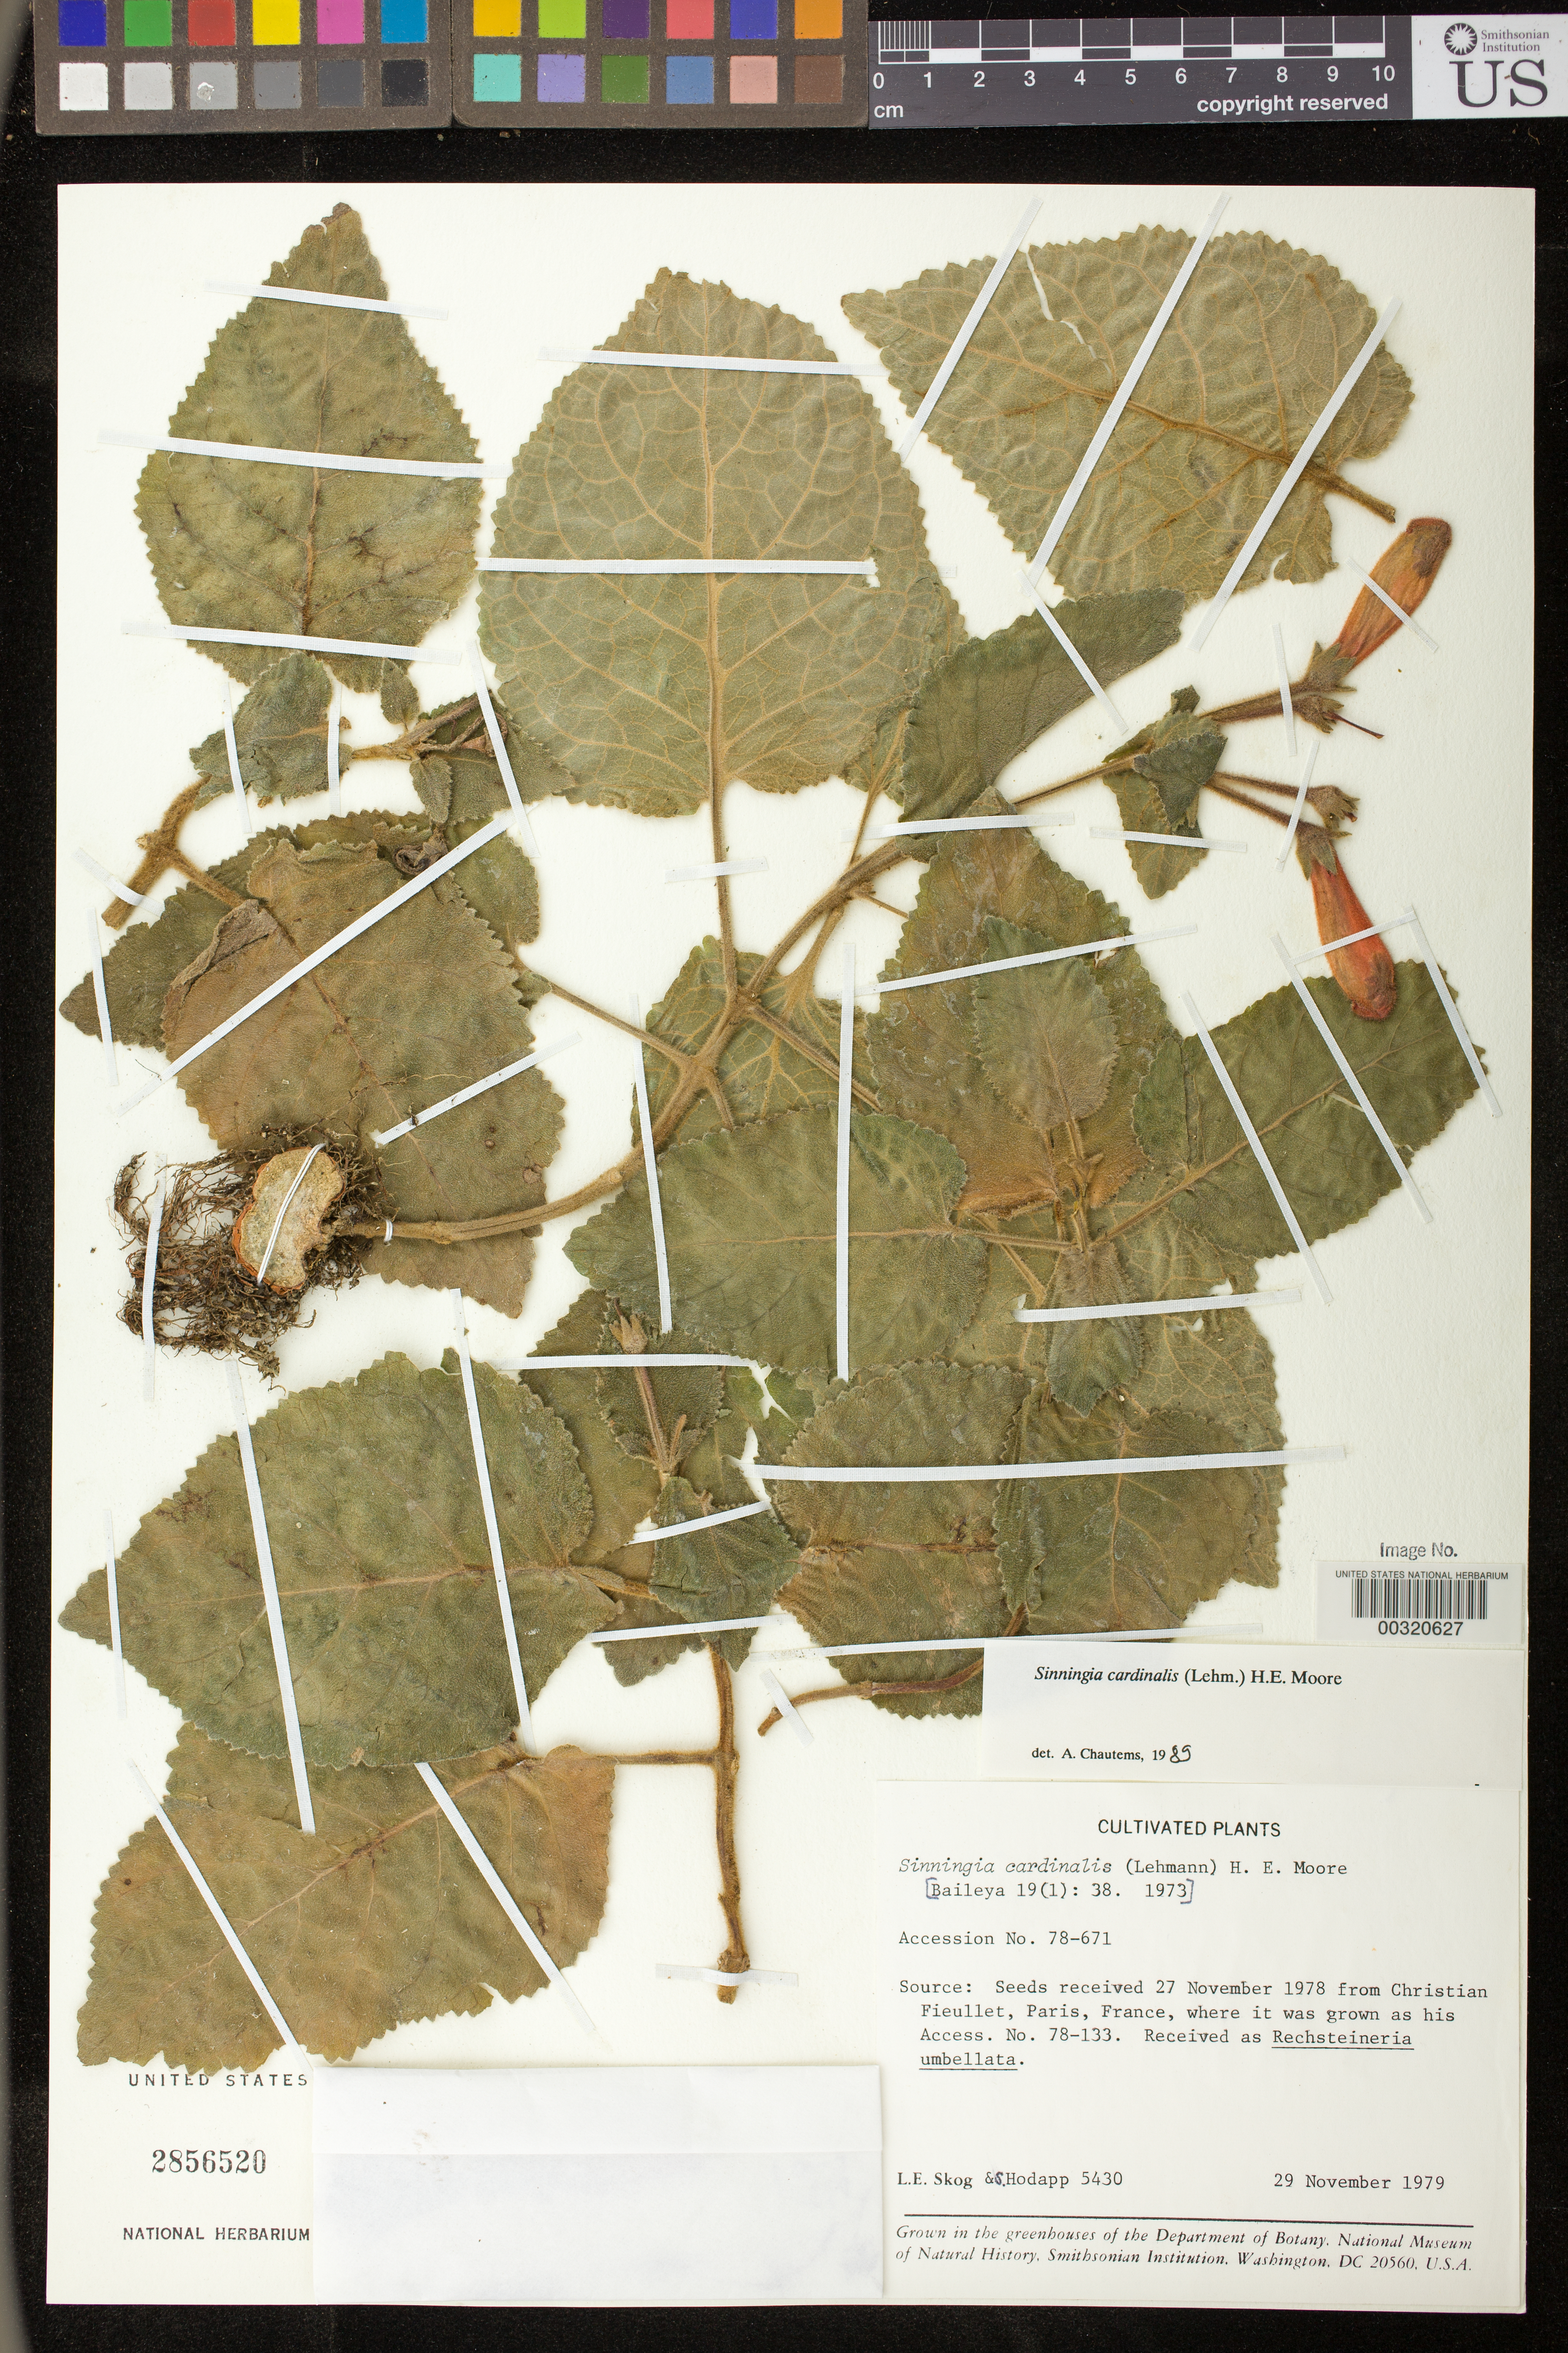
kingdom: Plantae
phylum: Tracheophyta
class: Magnoliopsida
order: Lamiales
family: Gesneriaceae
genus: Sinningia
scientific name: Sinningia cardinalis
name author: (Lehm.) H.E. Moore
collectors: L. E. Skog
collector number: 5430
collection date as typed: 29 Nov 1979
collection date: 1979-11-29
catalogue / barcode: US 2856520